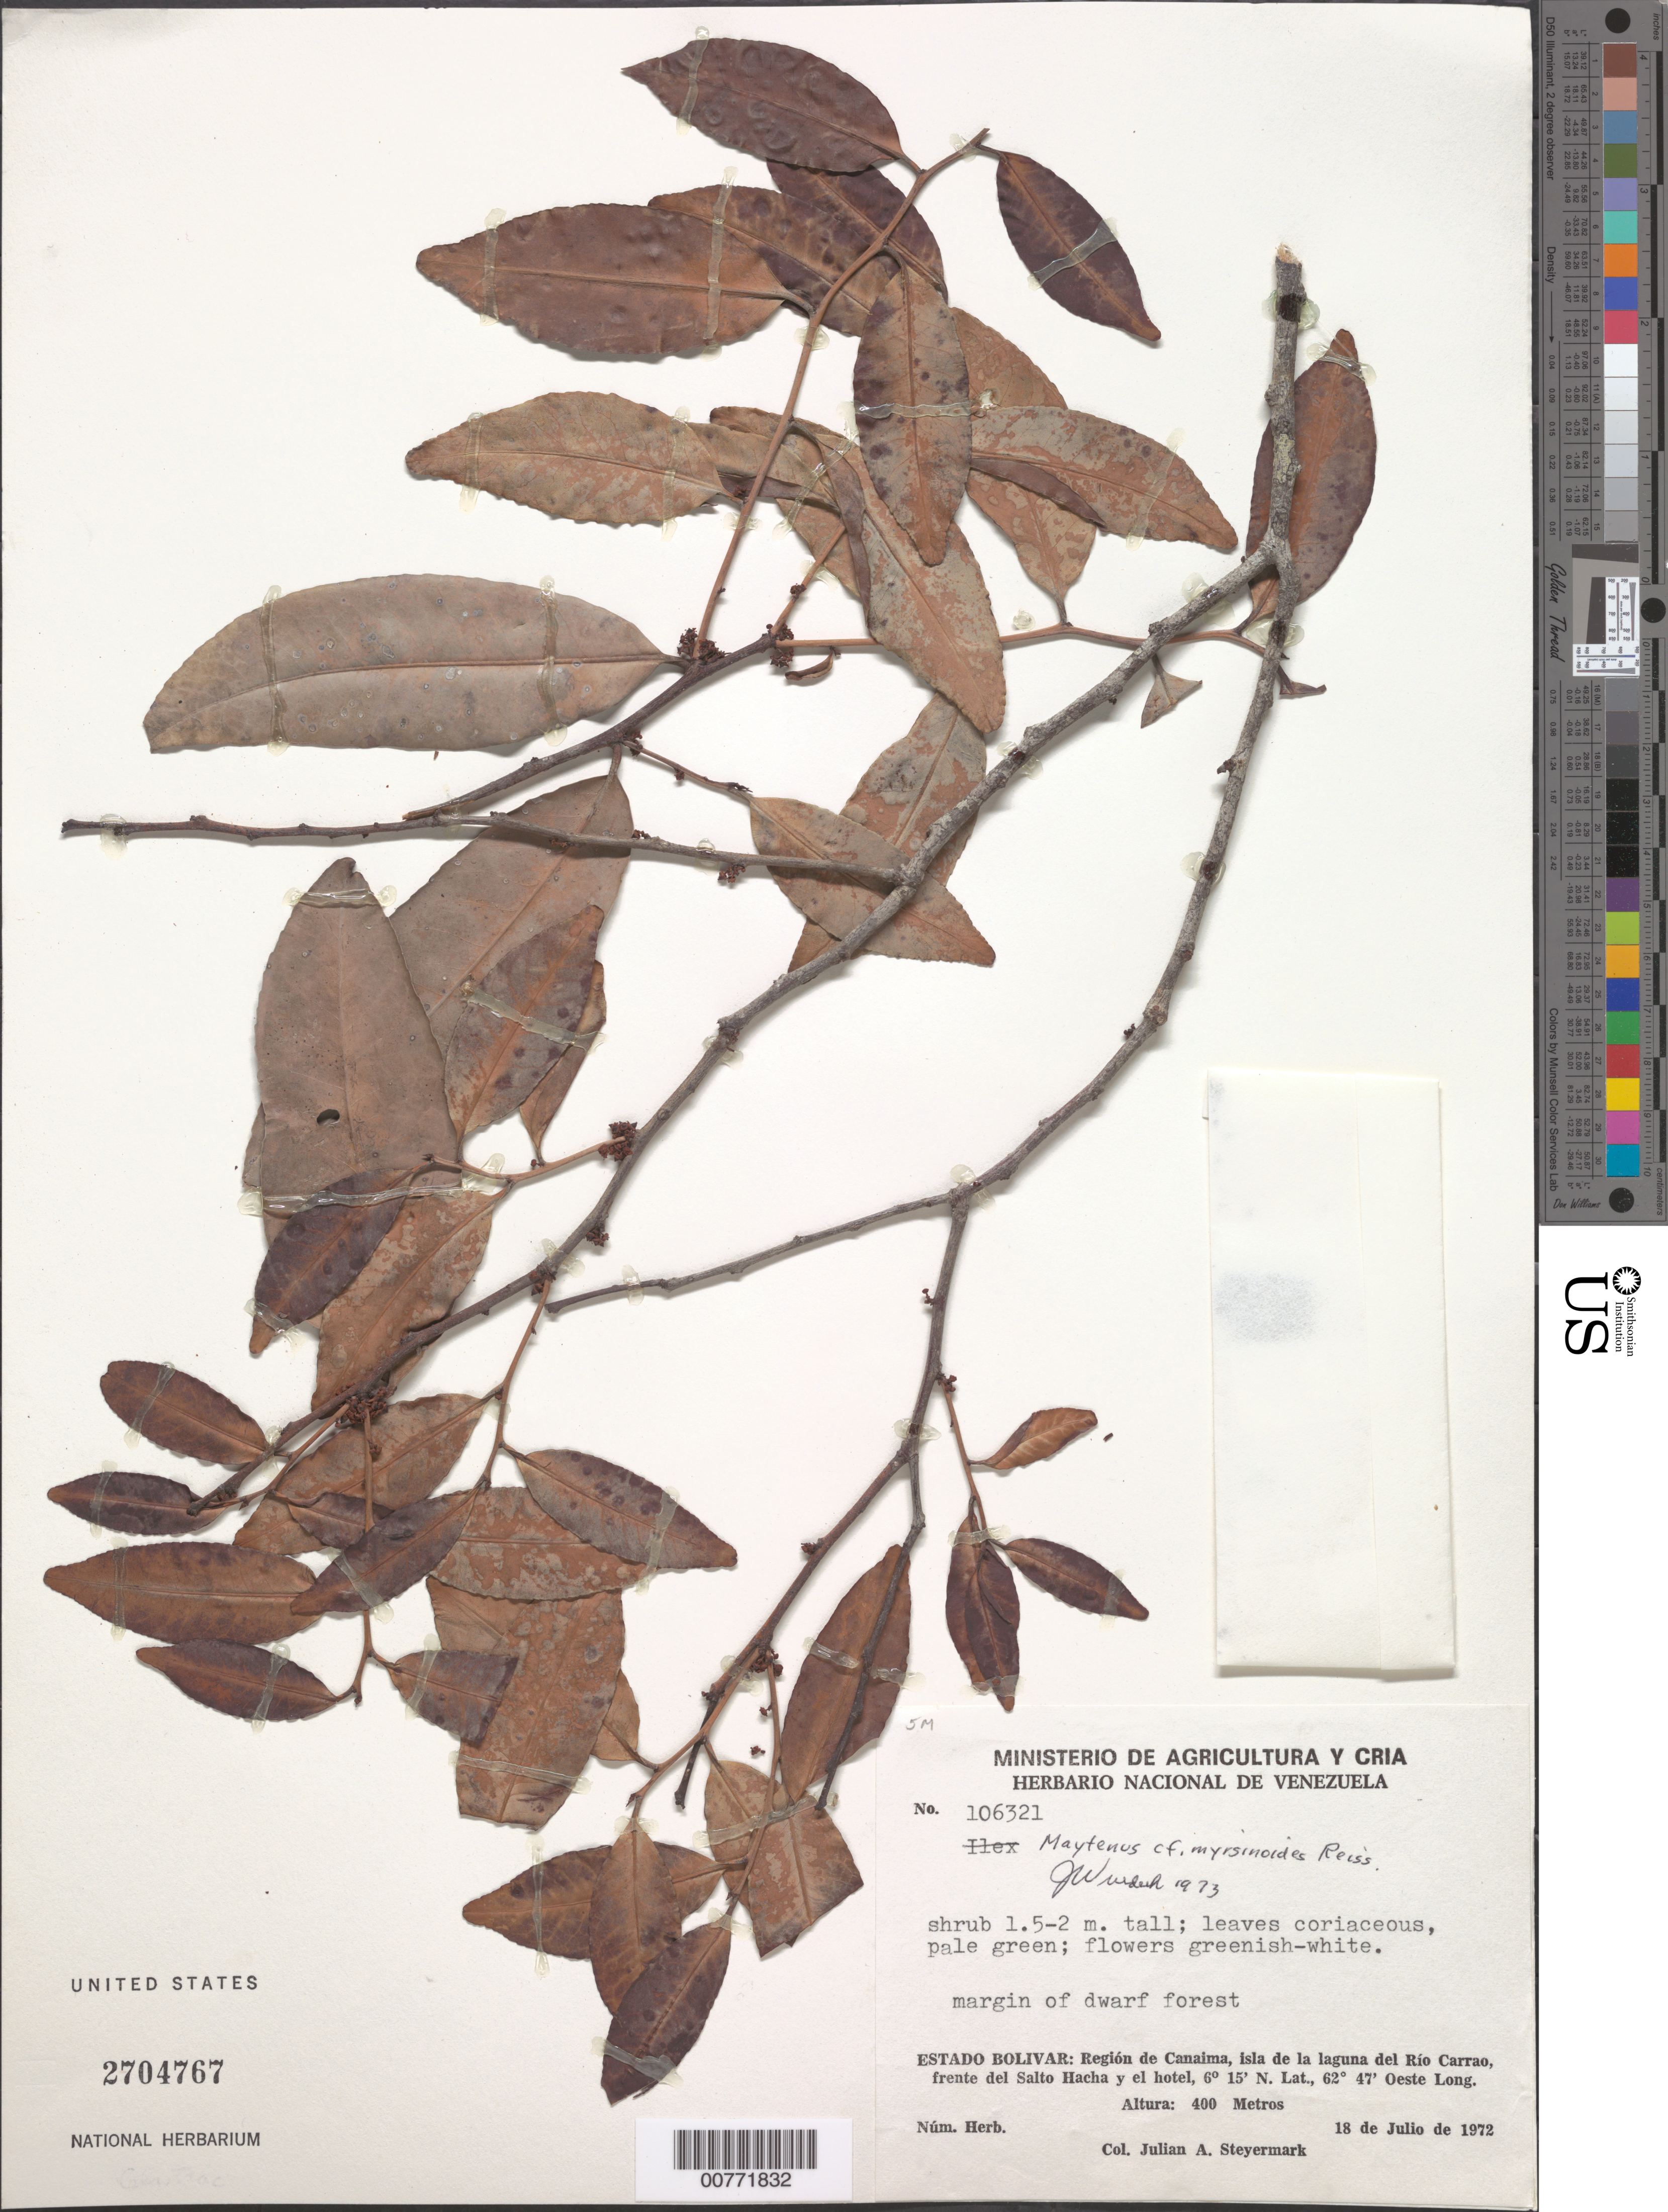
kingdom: Plantae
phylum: Tracheophyta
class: Magnoliopsida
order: Celastrales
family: Celastraceae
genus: Maytenus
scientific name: Maytenus myrsinoides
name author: Reissek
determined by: Wurdack, John J., (US), US (UNITED STATES)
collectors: J. Steyermark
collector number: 106321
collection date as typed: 18-Jul-72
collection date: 1972-07-18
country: Venezuela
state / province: Bolívar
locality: Canaima, Río Carrao, Salto Hacha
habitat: Margin of dwarf forest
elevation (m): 400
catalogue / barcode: US 2704767